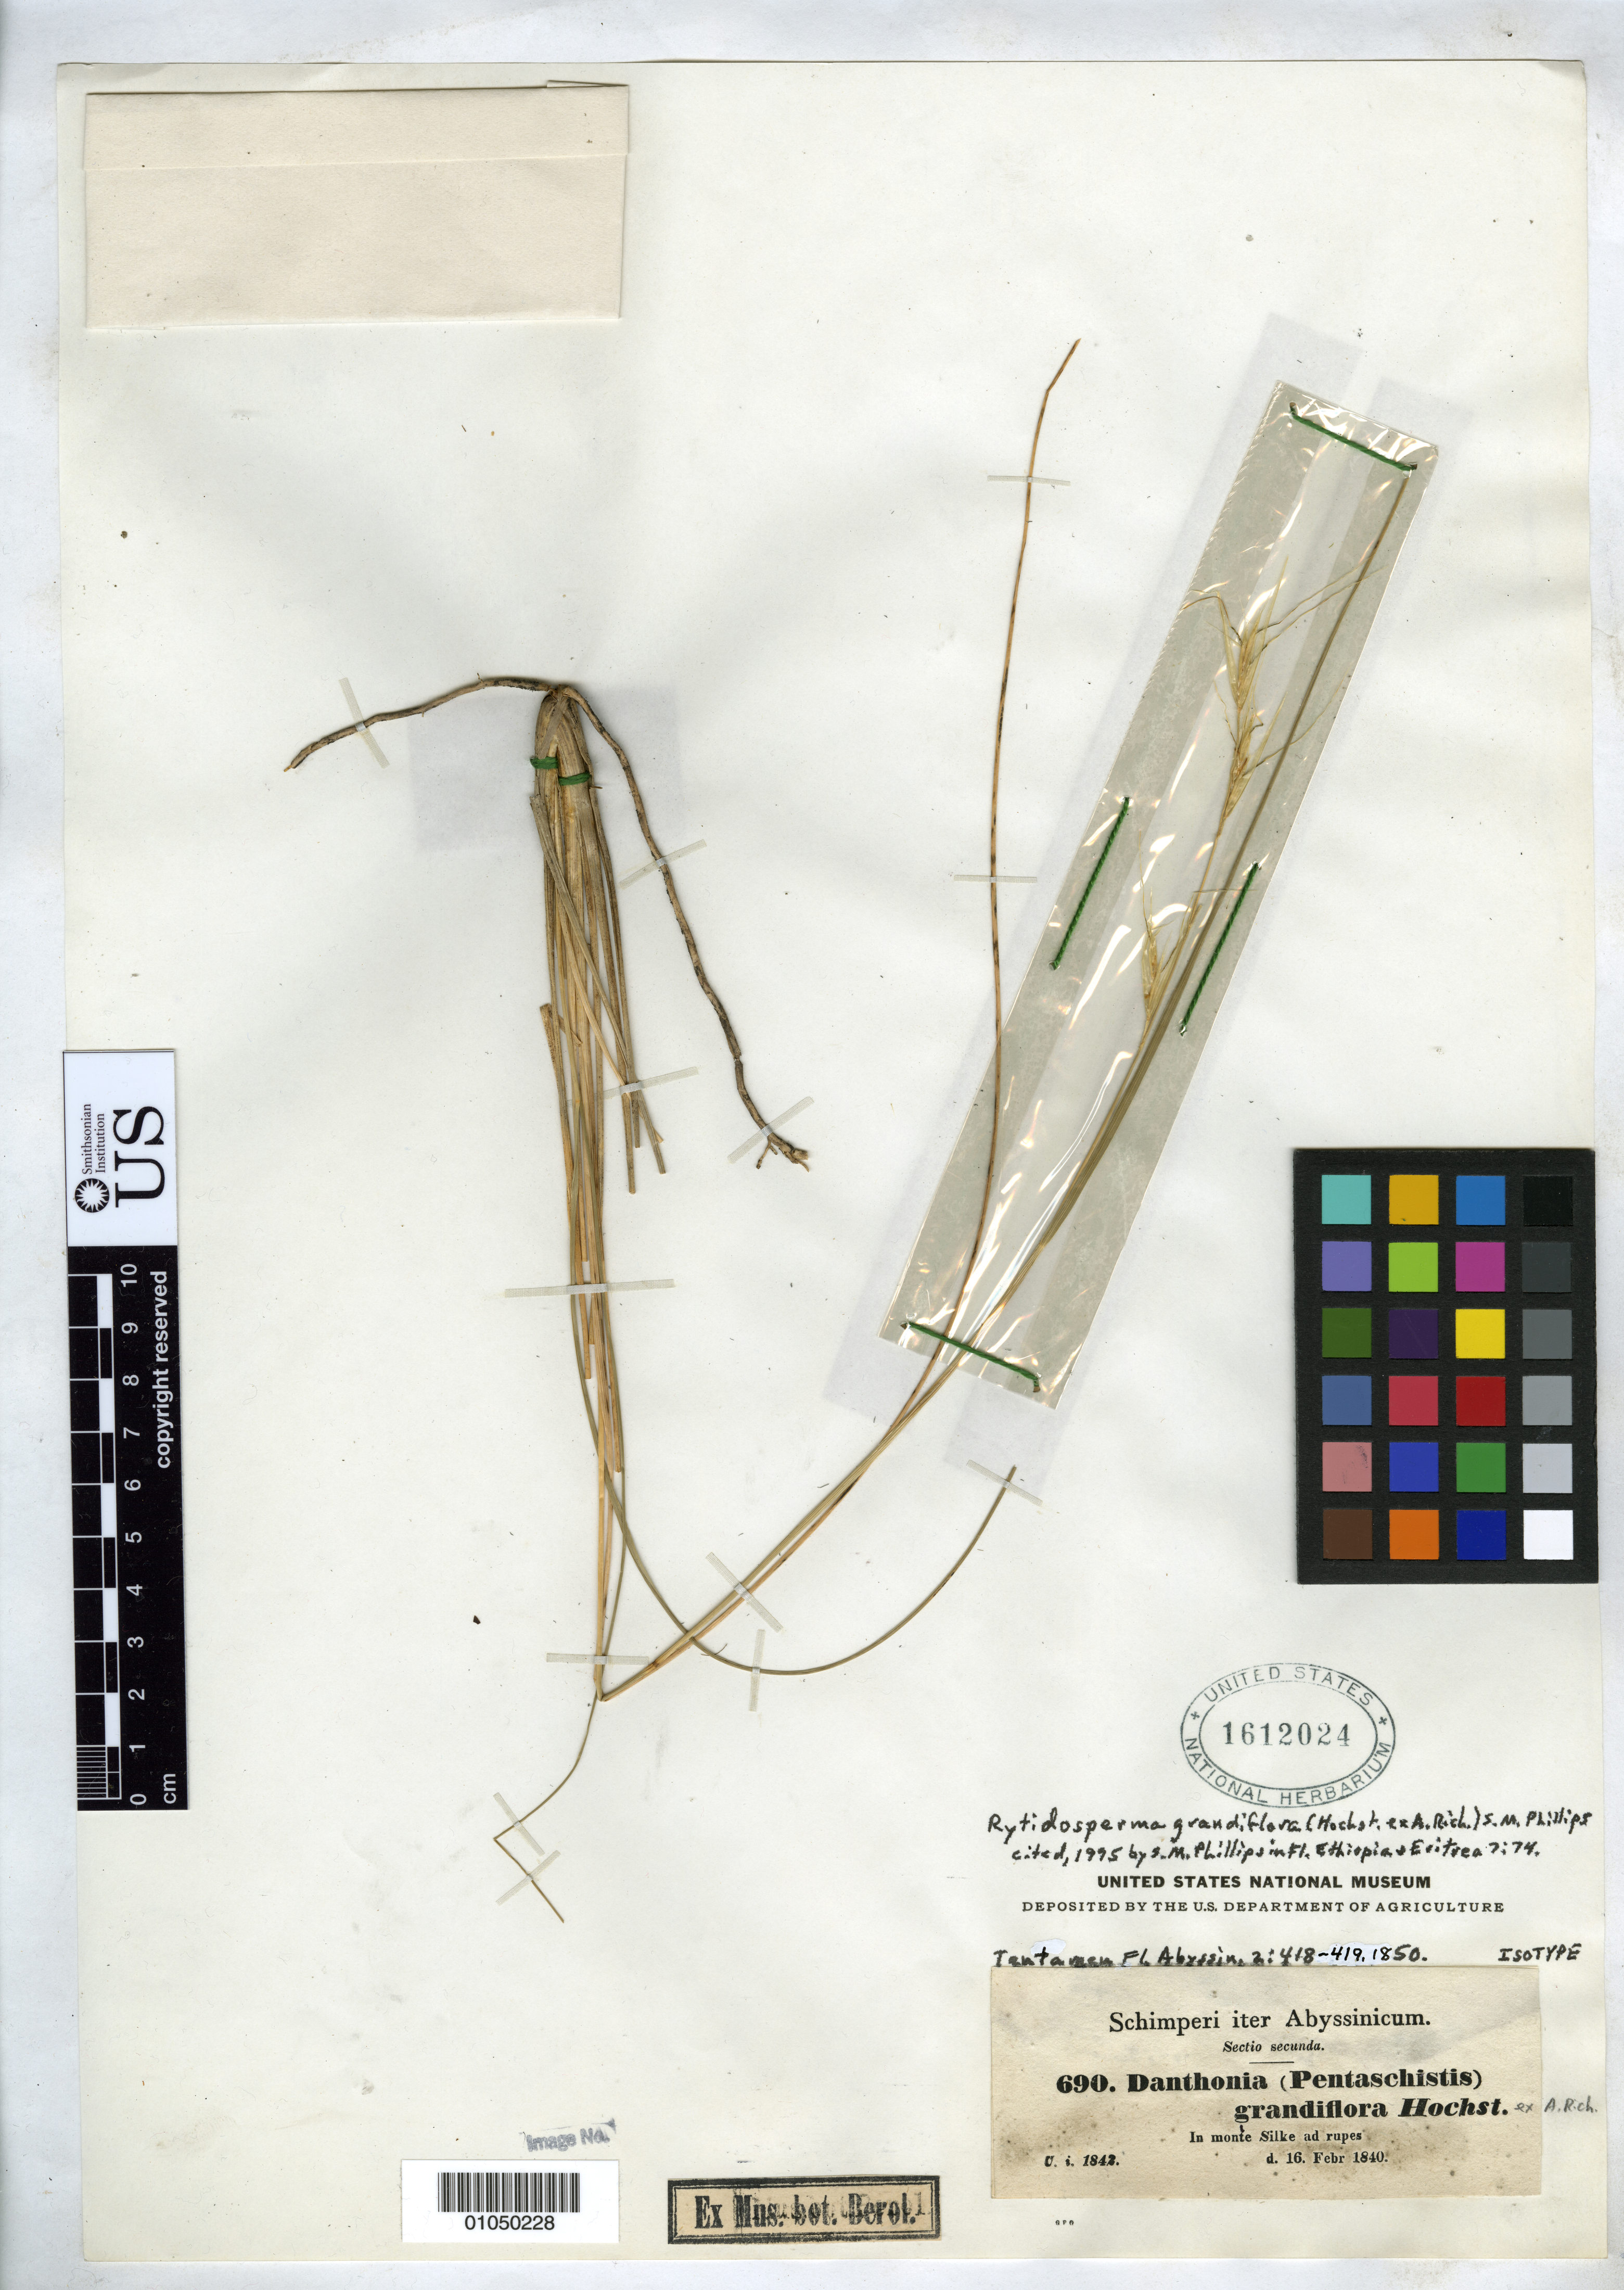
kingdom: Plantae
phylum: Tracheophyta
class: Liliopsida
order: Poales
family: Poaceae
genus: Danthonia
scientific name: Danthonia grandiflora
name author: Hochst. ex A. Rich.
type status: Isotype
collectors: G. W. Schimper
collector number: II 690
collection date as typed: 16 Feb 1840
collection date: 1840-02-16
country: Ethiopia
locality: In monte Silke ad rupes. [Protologue, "Crescit in monte Selki, ad rupes in provincia Semiène"]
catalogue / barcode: US 1612024